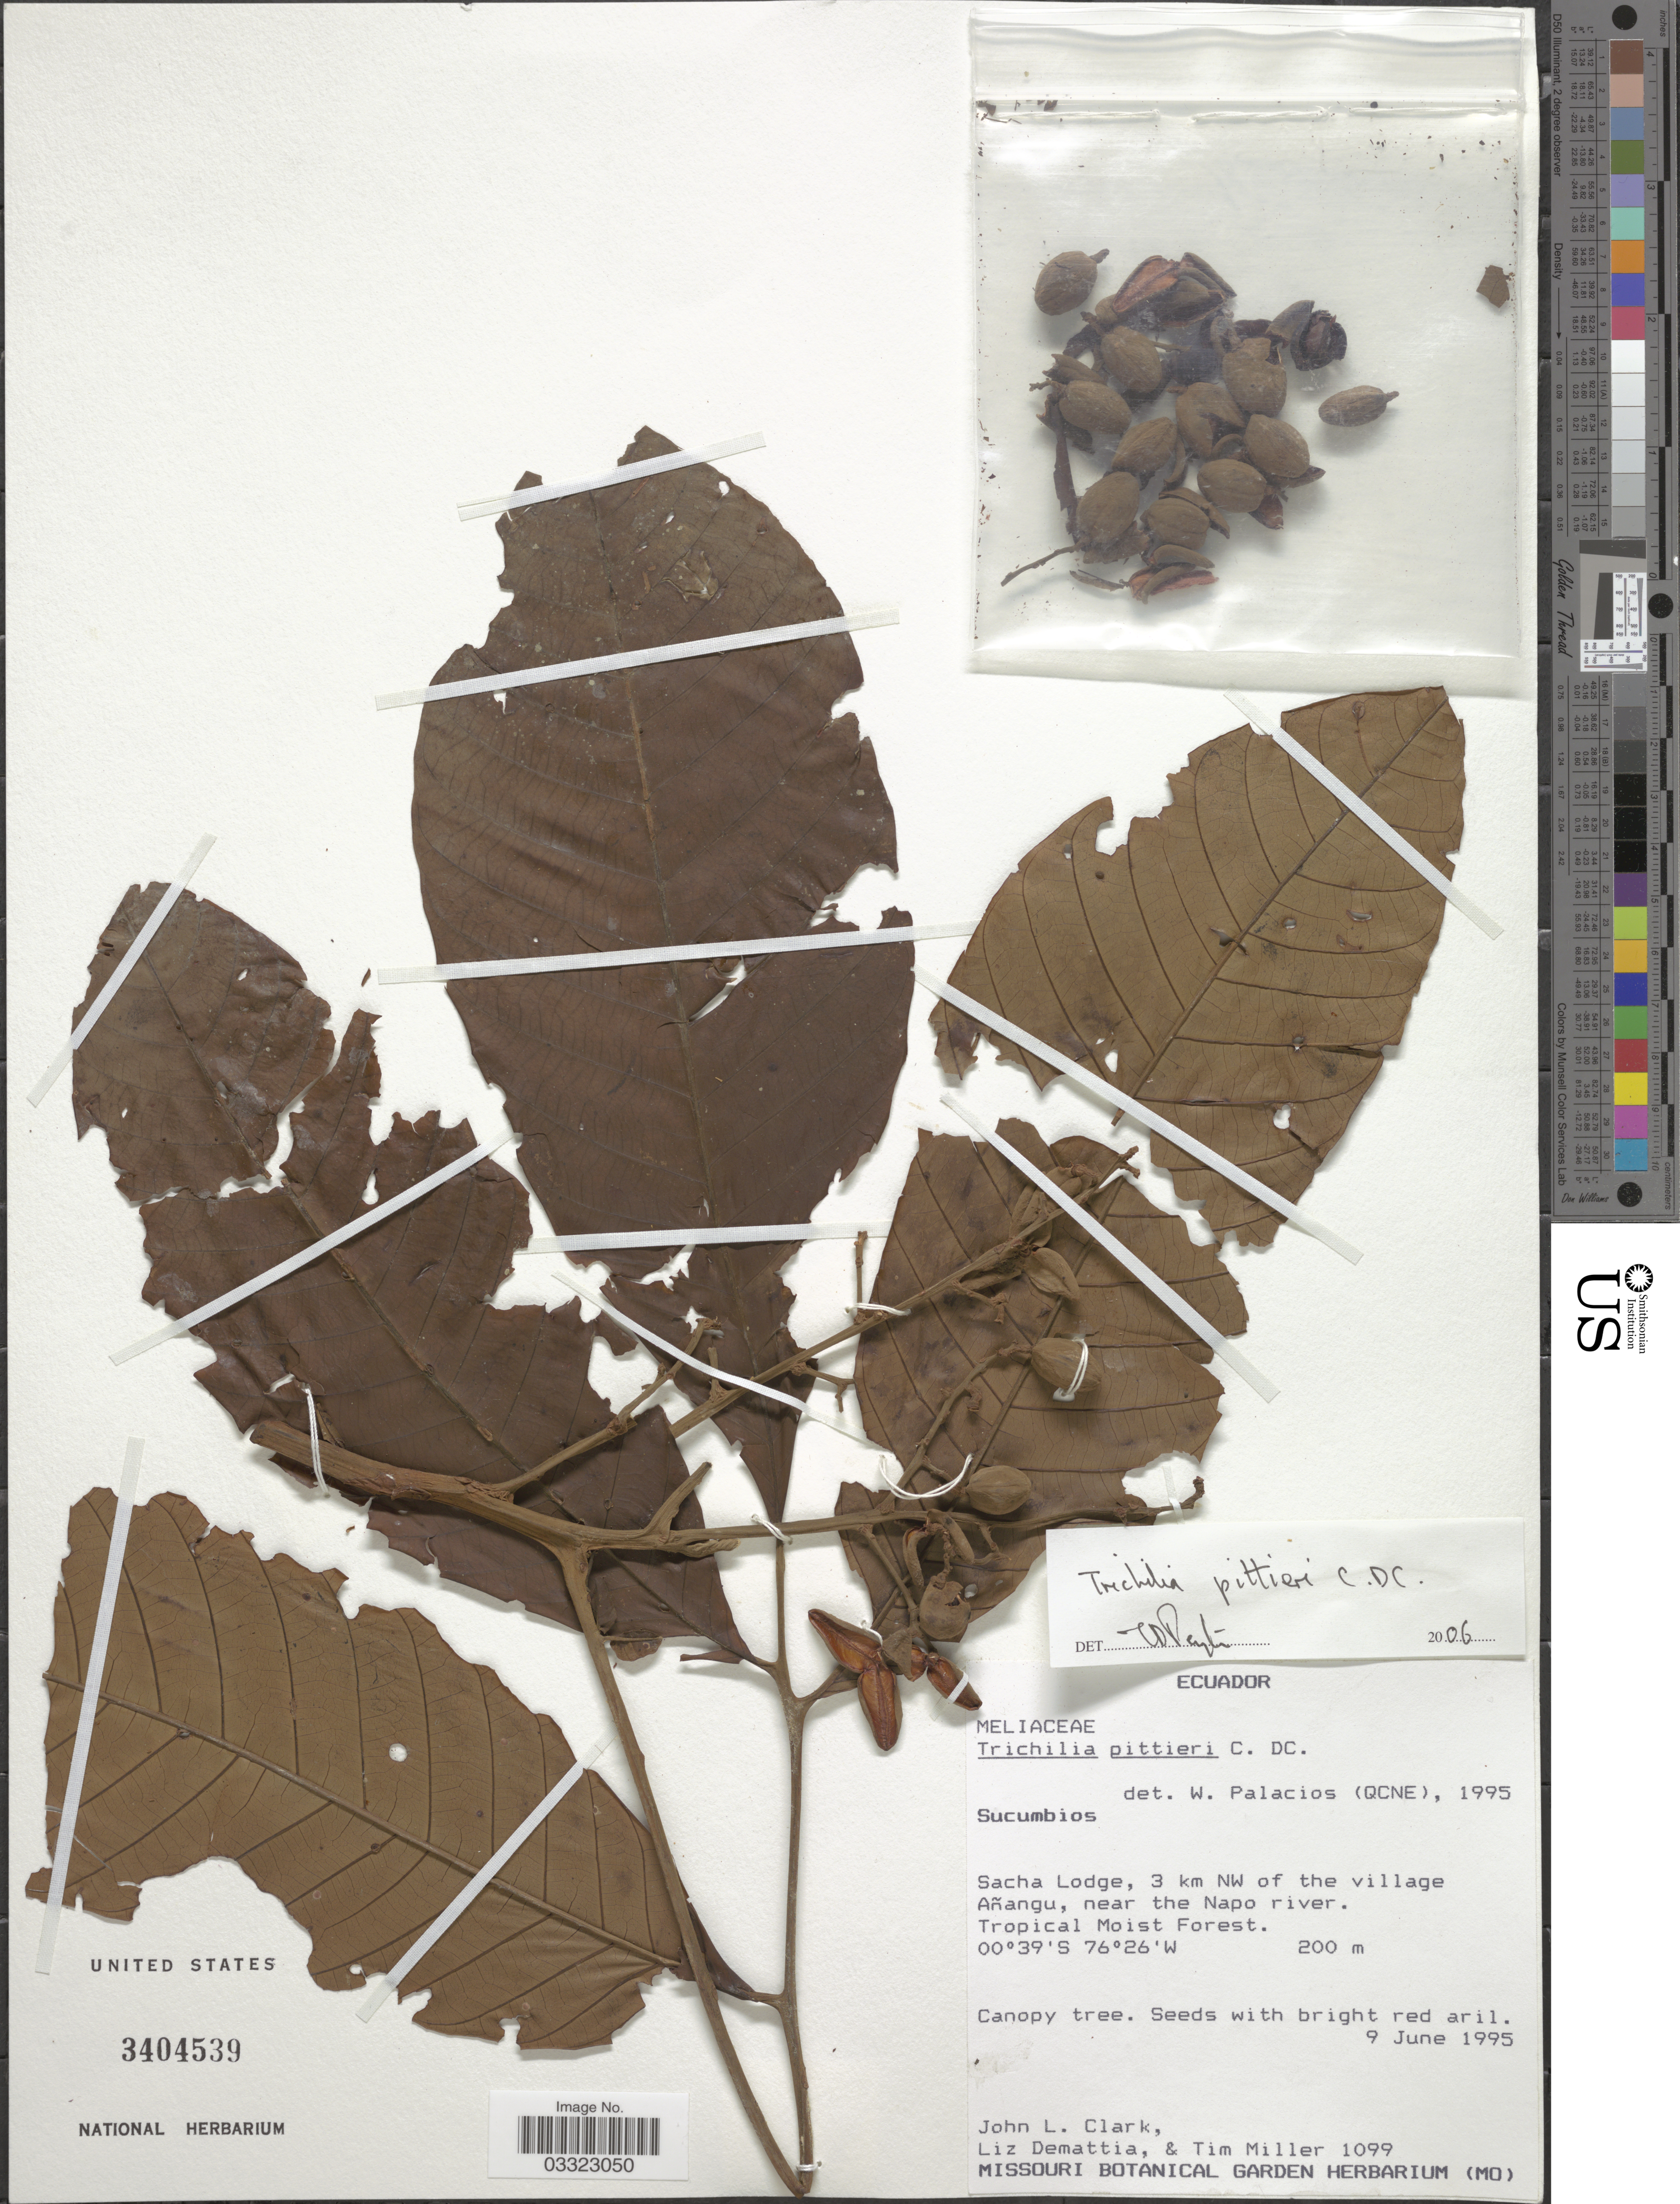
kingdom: Plantae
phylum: Tracheophyta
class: Magnoliopsida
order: Sapindales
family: Meliaceae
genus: Trichilia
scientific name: Trichilia pittieri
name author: C. DC.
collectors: J. L. Clark, L. Demattia & T. Miller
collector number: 1099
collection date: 1995-06-09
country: Ecuador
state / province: Sucumbíos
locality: Sacha Lodge, 3 km NW of the village Añangu, near the Napo river. Tropical Moist Forest.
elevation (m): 200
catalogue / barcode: US 3404539